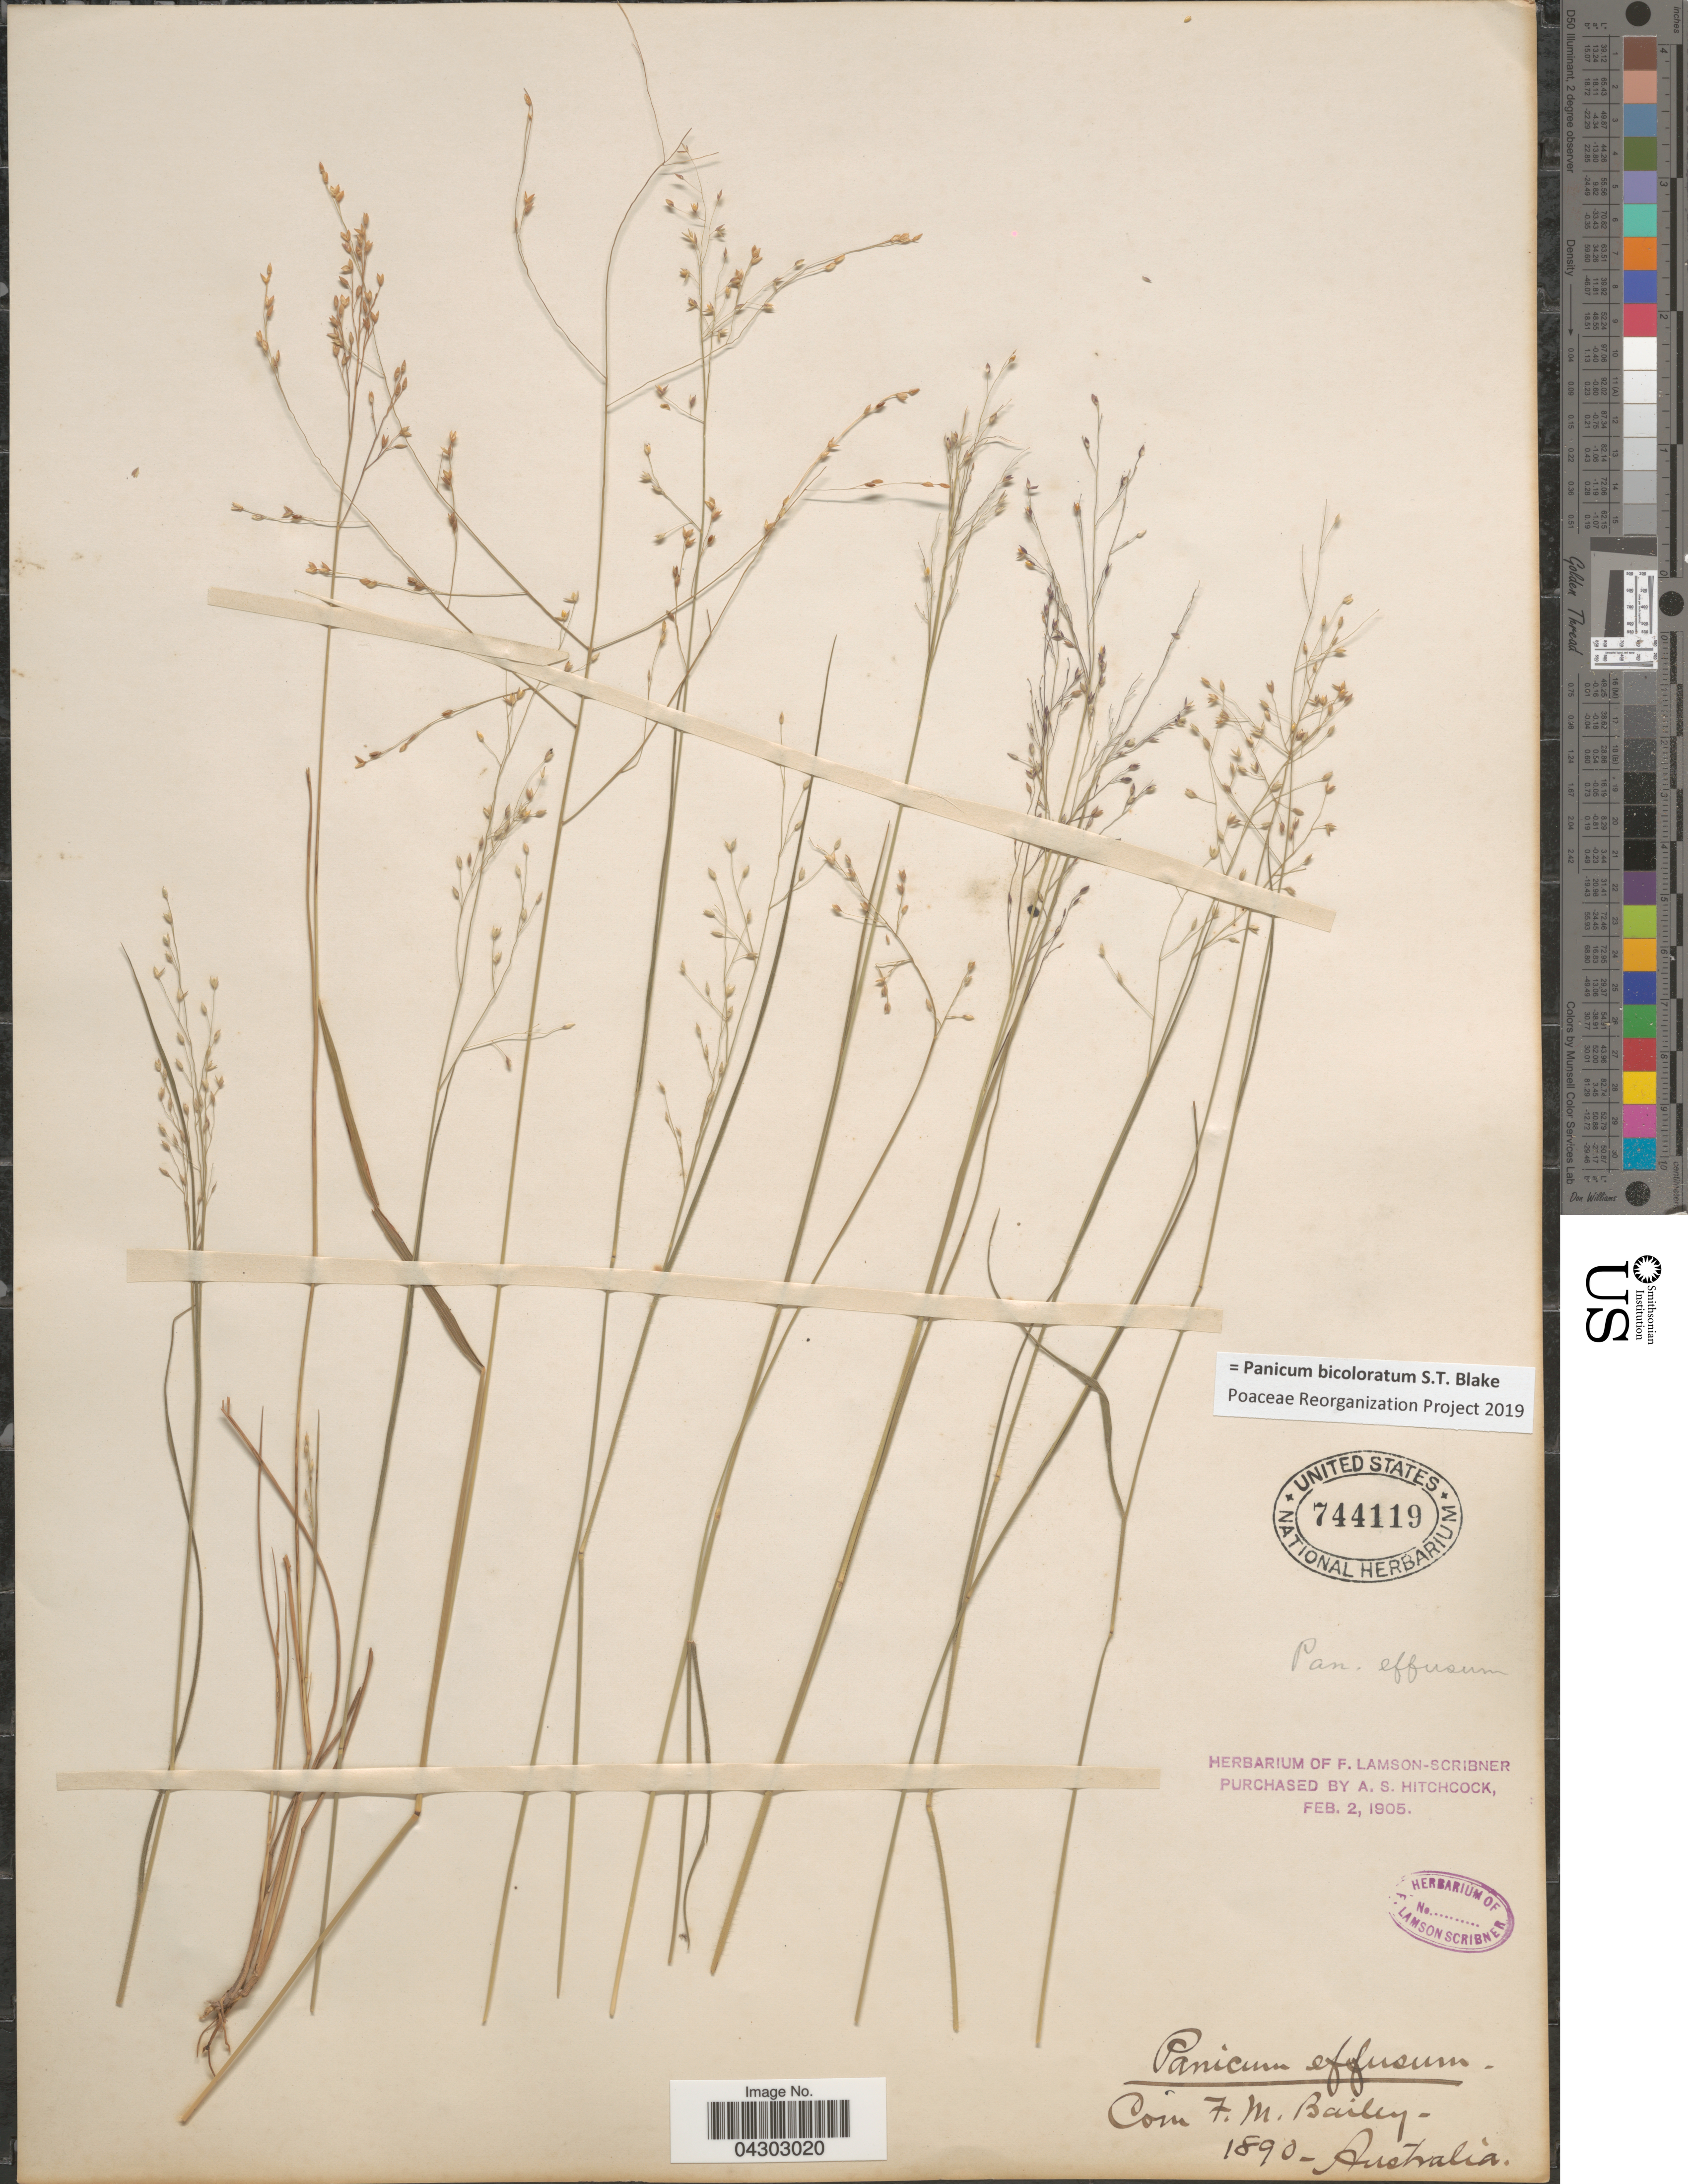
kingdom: Plantae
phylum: Tracheophyta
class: Liliopsida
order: Poales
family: Poaceae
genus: Panicum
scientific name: Panicum bicoloratum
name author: S.T. Blake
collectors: ex herb. F. Lamson Scribner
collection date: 1890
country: Australia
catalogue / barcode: US 744119